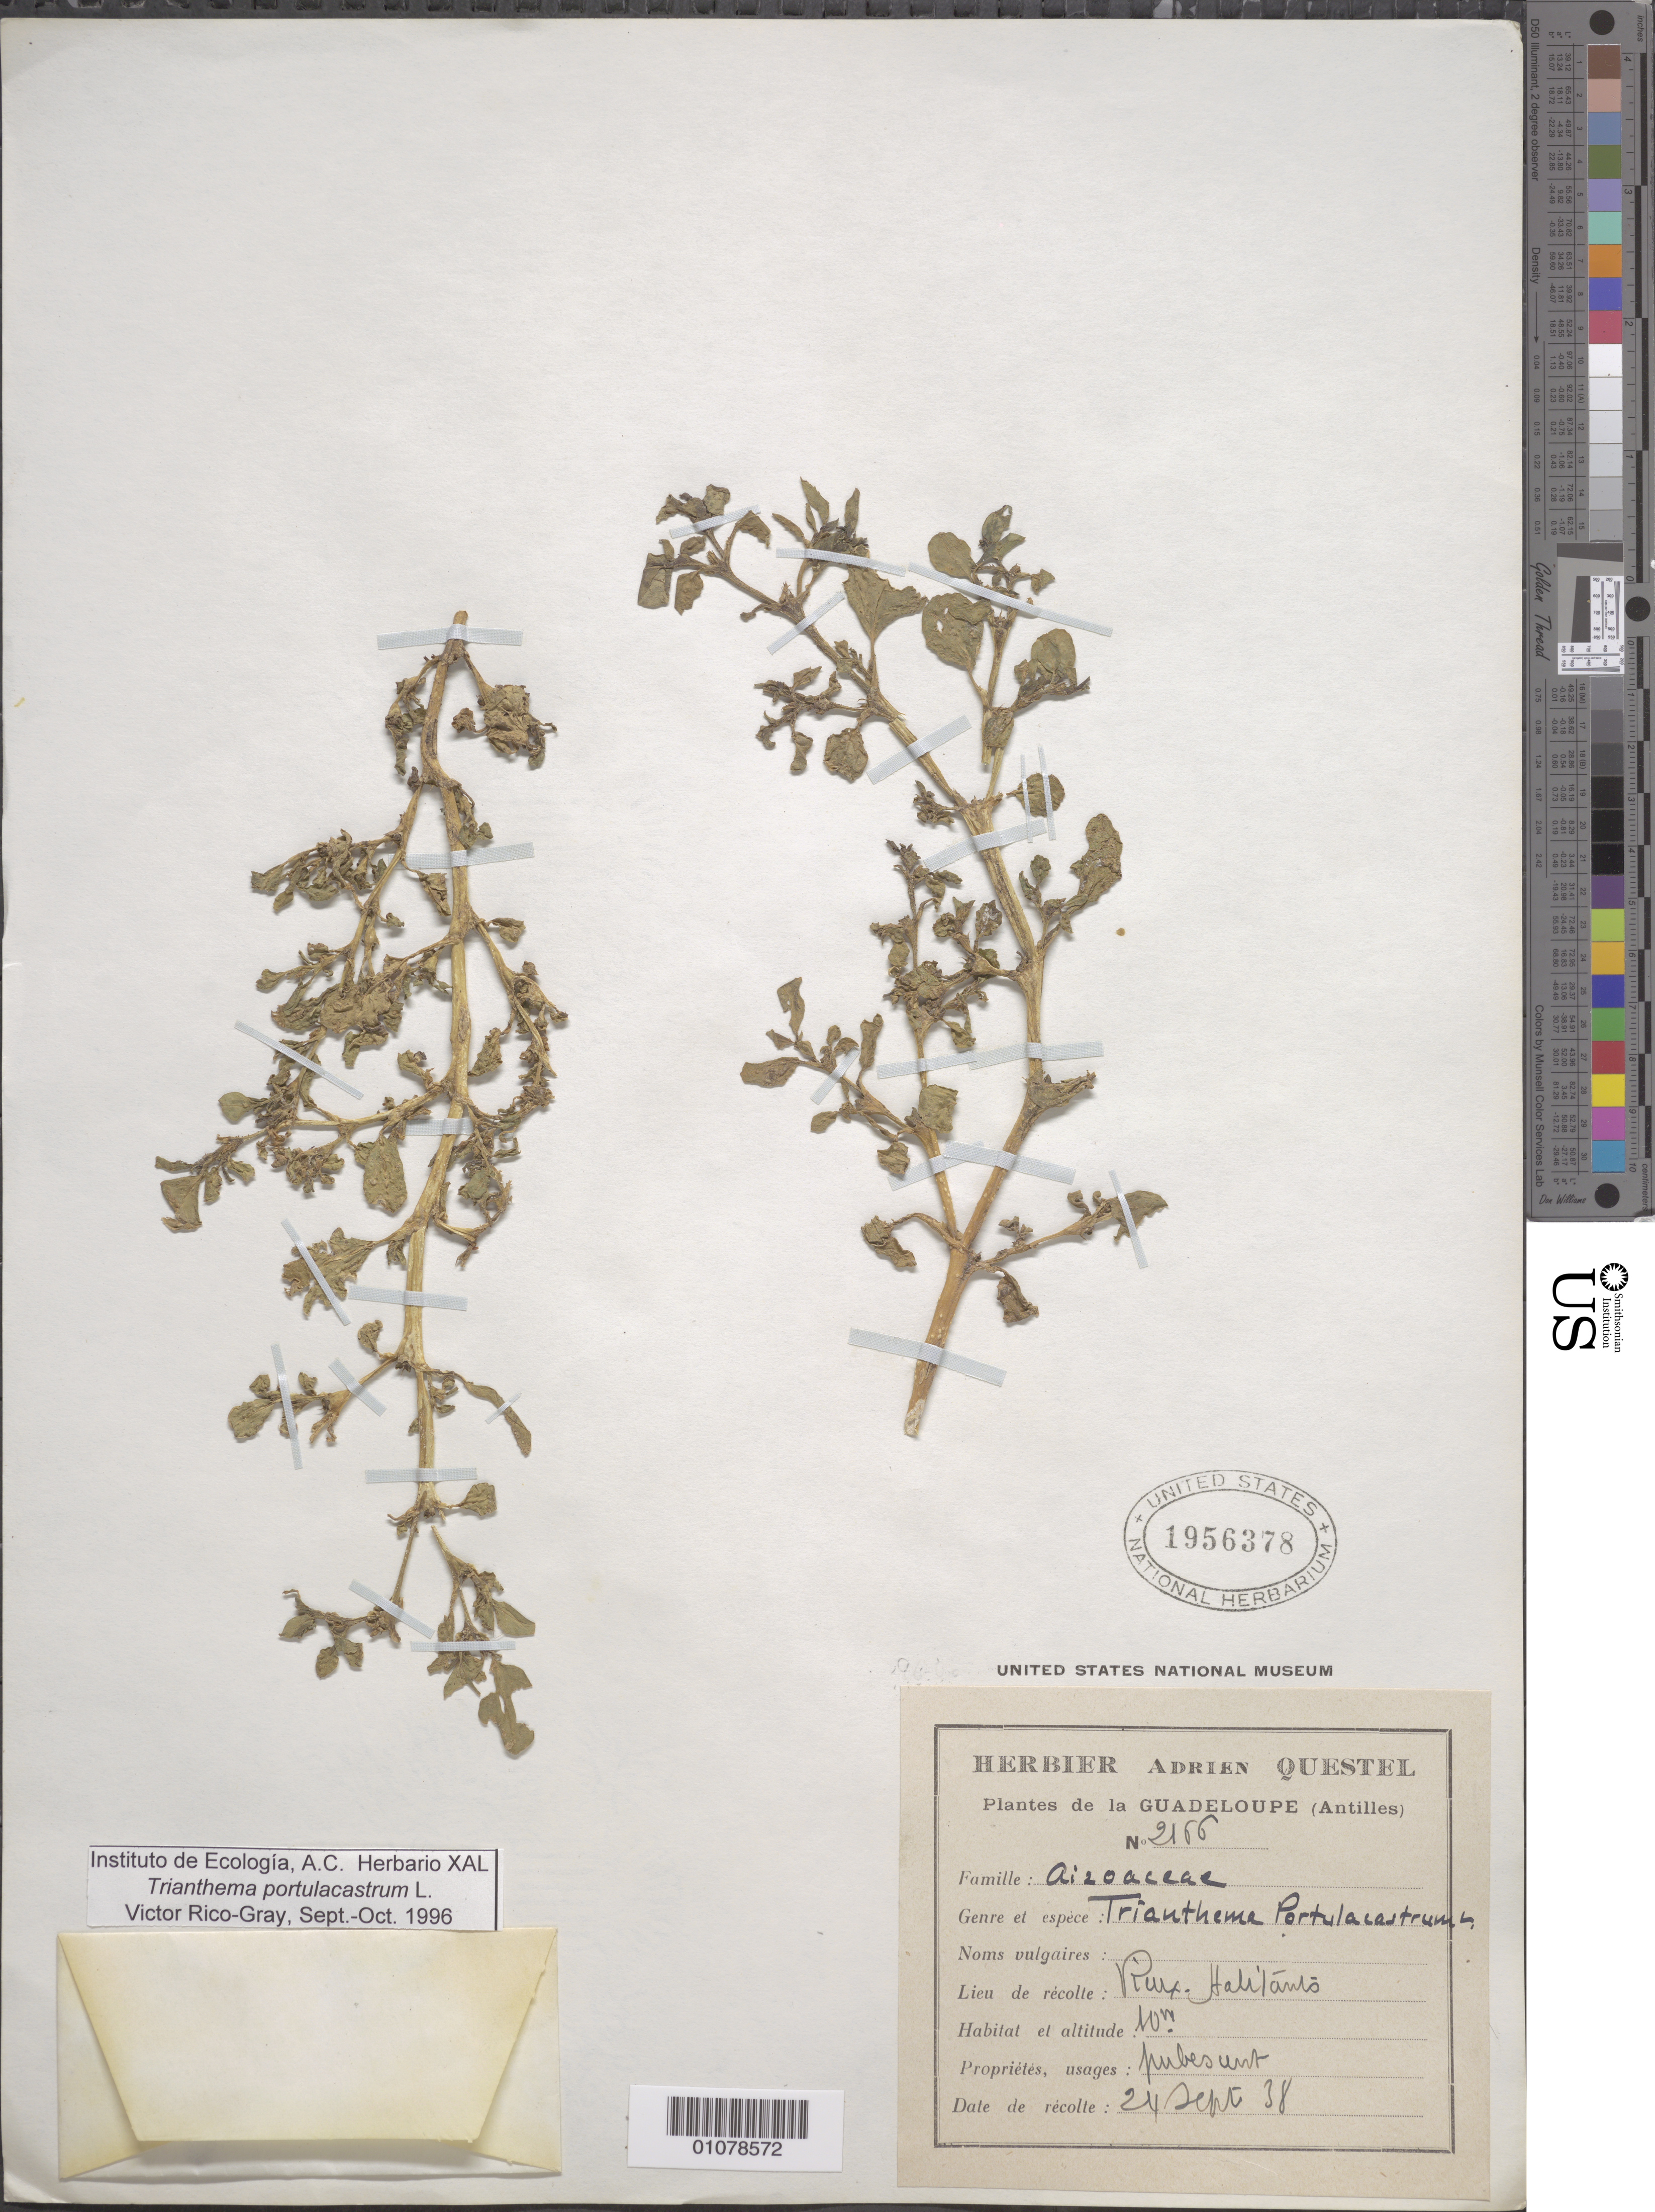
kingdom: Plantae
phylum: Tracheophyta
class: Magnoliopsida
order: Caryophyllales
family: Aizoaceae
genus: Trianthema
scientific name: Trianthema portulacastrum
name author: L.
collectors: A. Questel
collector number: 2166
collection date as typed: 24 Sep 1938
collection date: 1938-09-24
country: Guadeloupe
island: Basse Terre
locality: Vieux Habitants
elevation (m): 10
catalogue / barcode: US 1954378